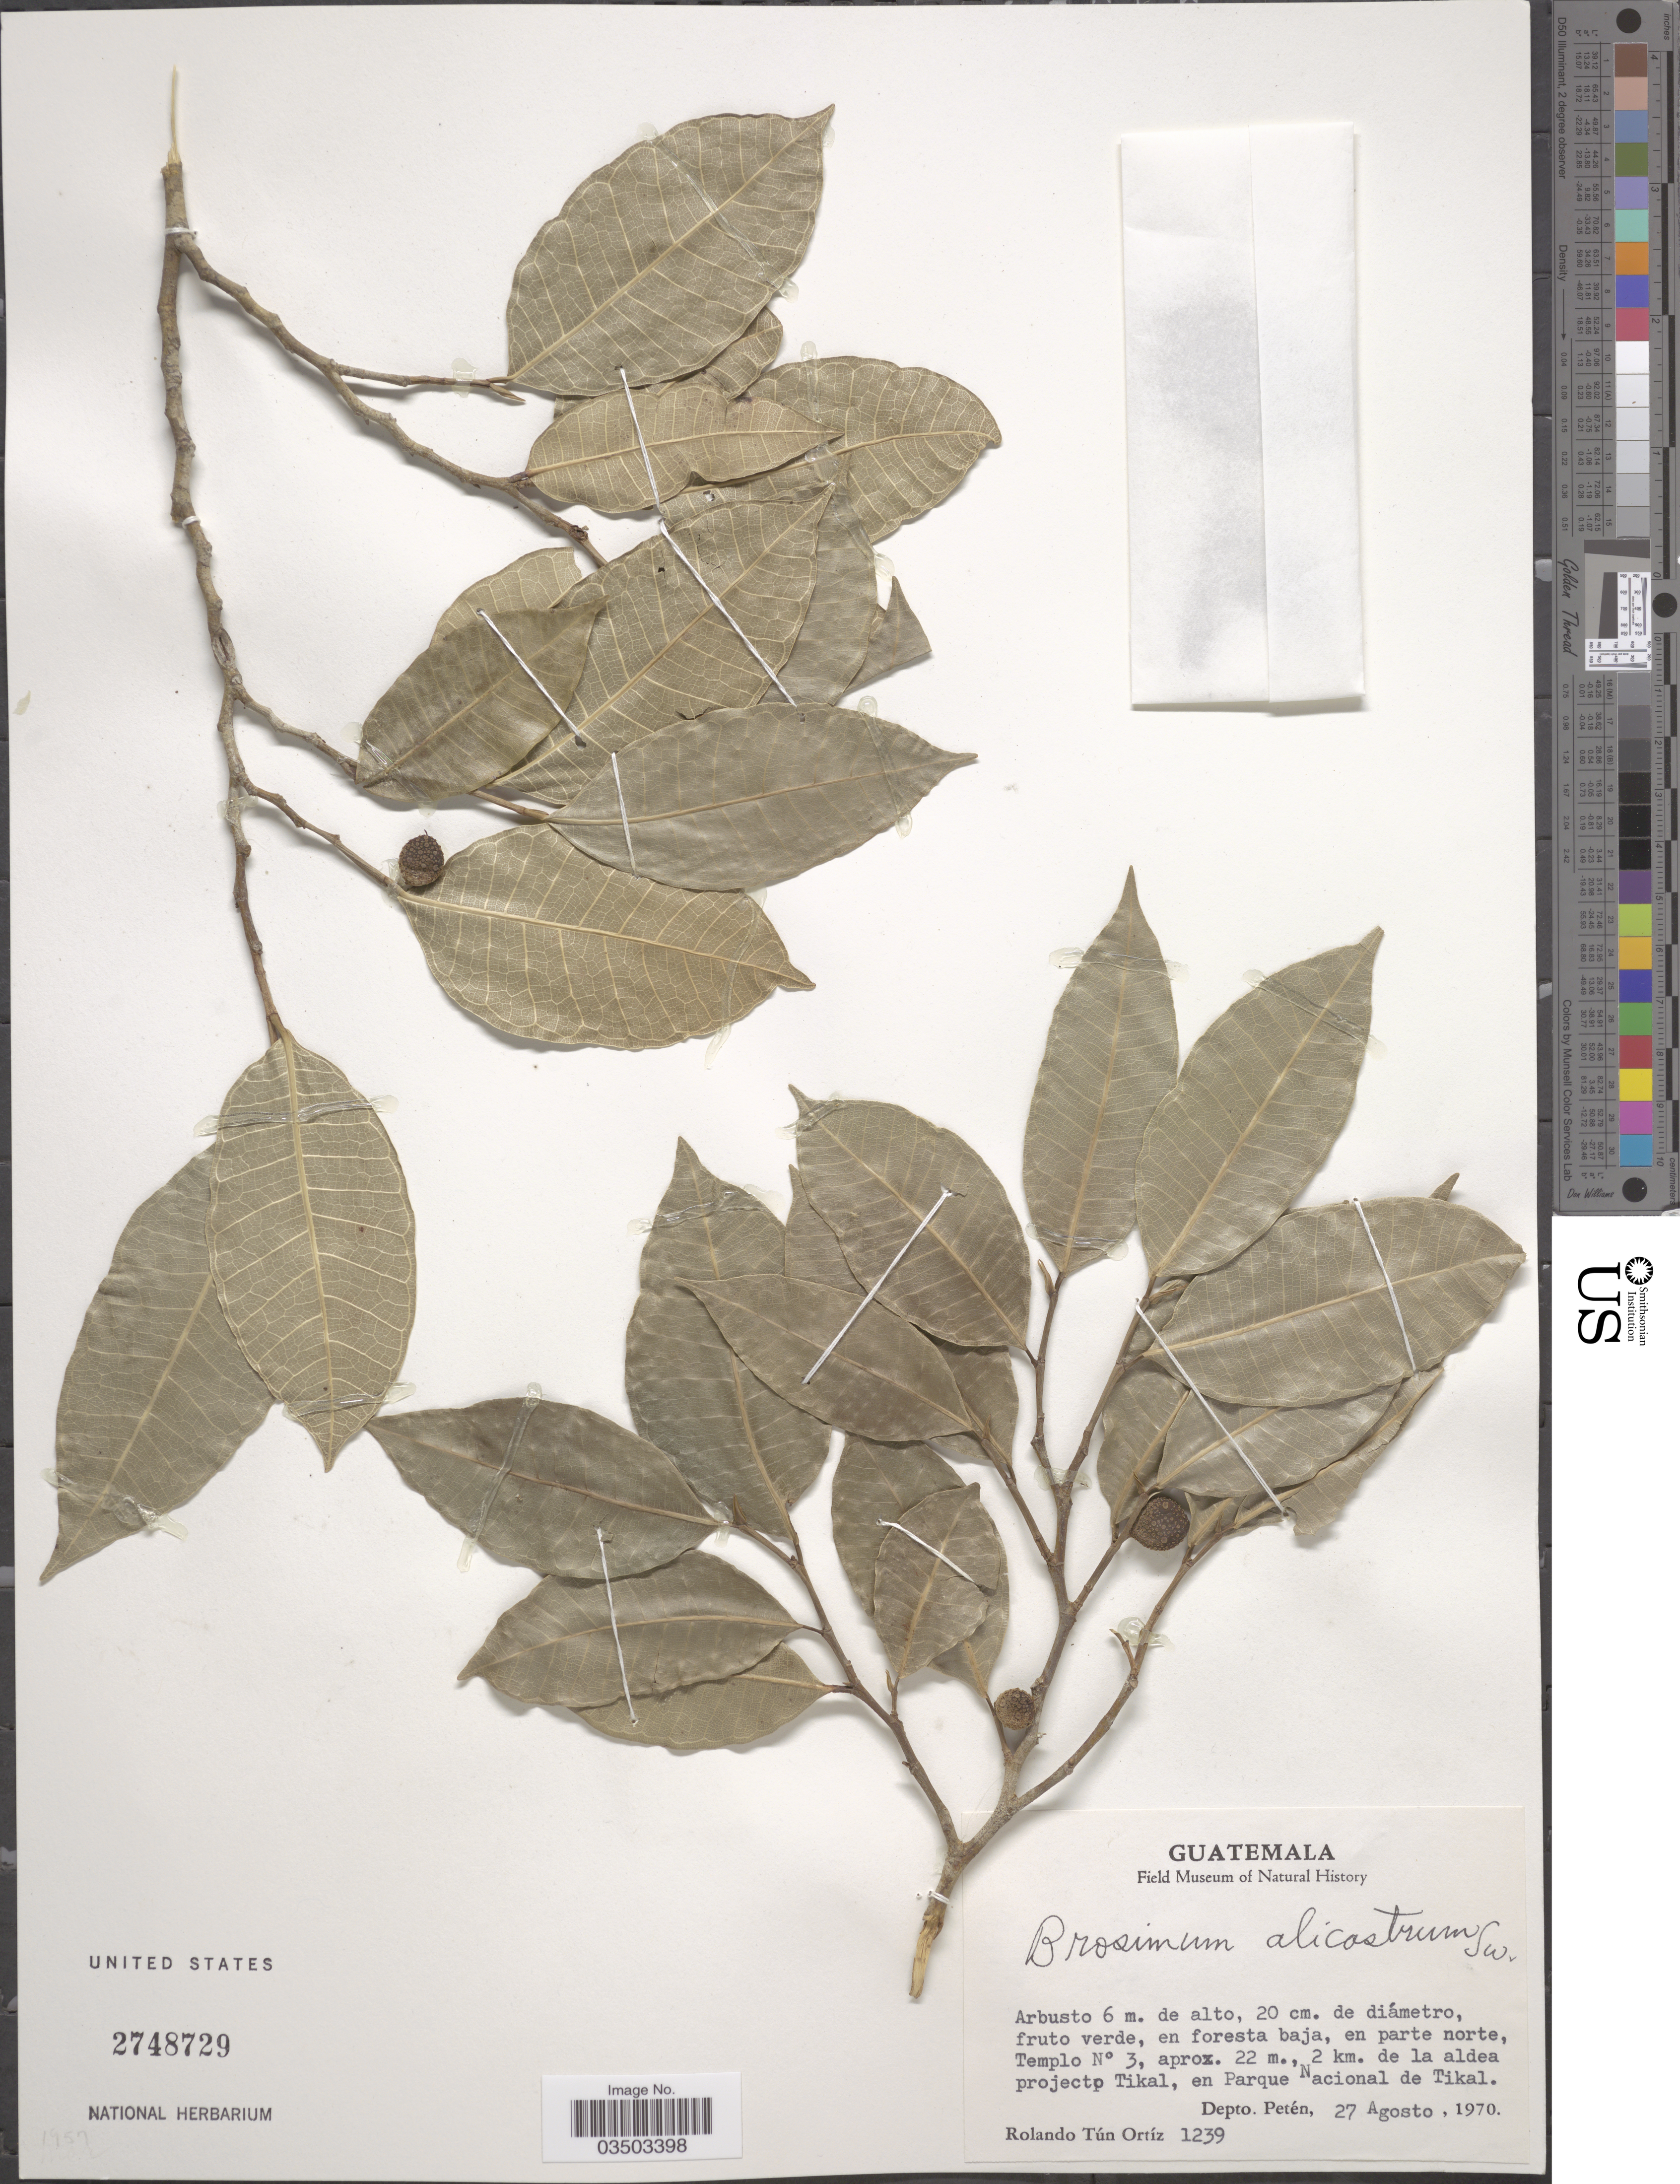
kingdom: Plantae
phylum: Tracheophyta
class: Magnoliopsida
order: Rosales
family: Moraceae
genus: Brosimum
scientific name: Brosimum alicastrum subsp. alicastrum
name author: Sw.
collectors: R. Tún Ortíz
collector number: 1239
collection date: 1970-08-27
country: Guatemala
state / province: El Peten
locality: Foresta baja, en parte norte, Templo N° 3, 2 km. de la aldea projecto Tikal, en Parque Nacional de Tikal. Depto. Petén.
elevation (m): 22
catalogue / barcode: US 2748729